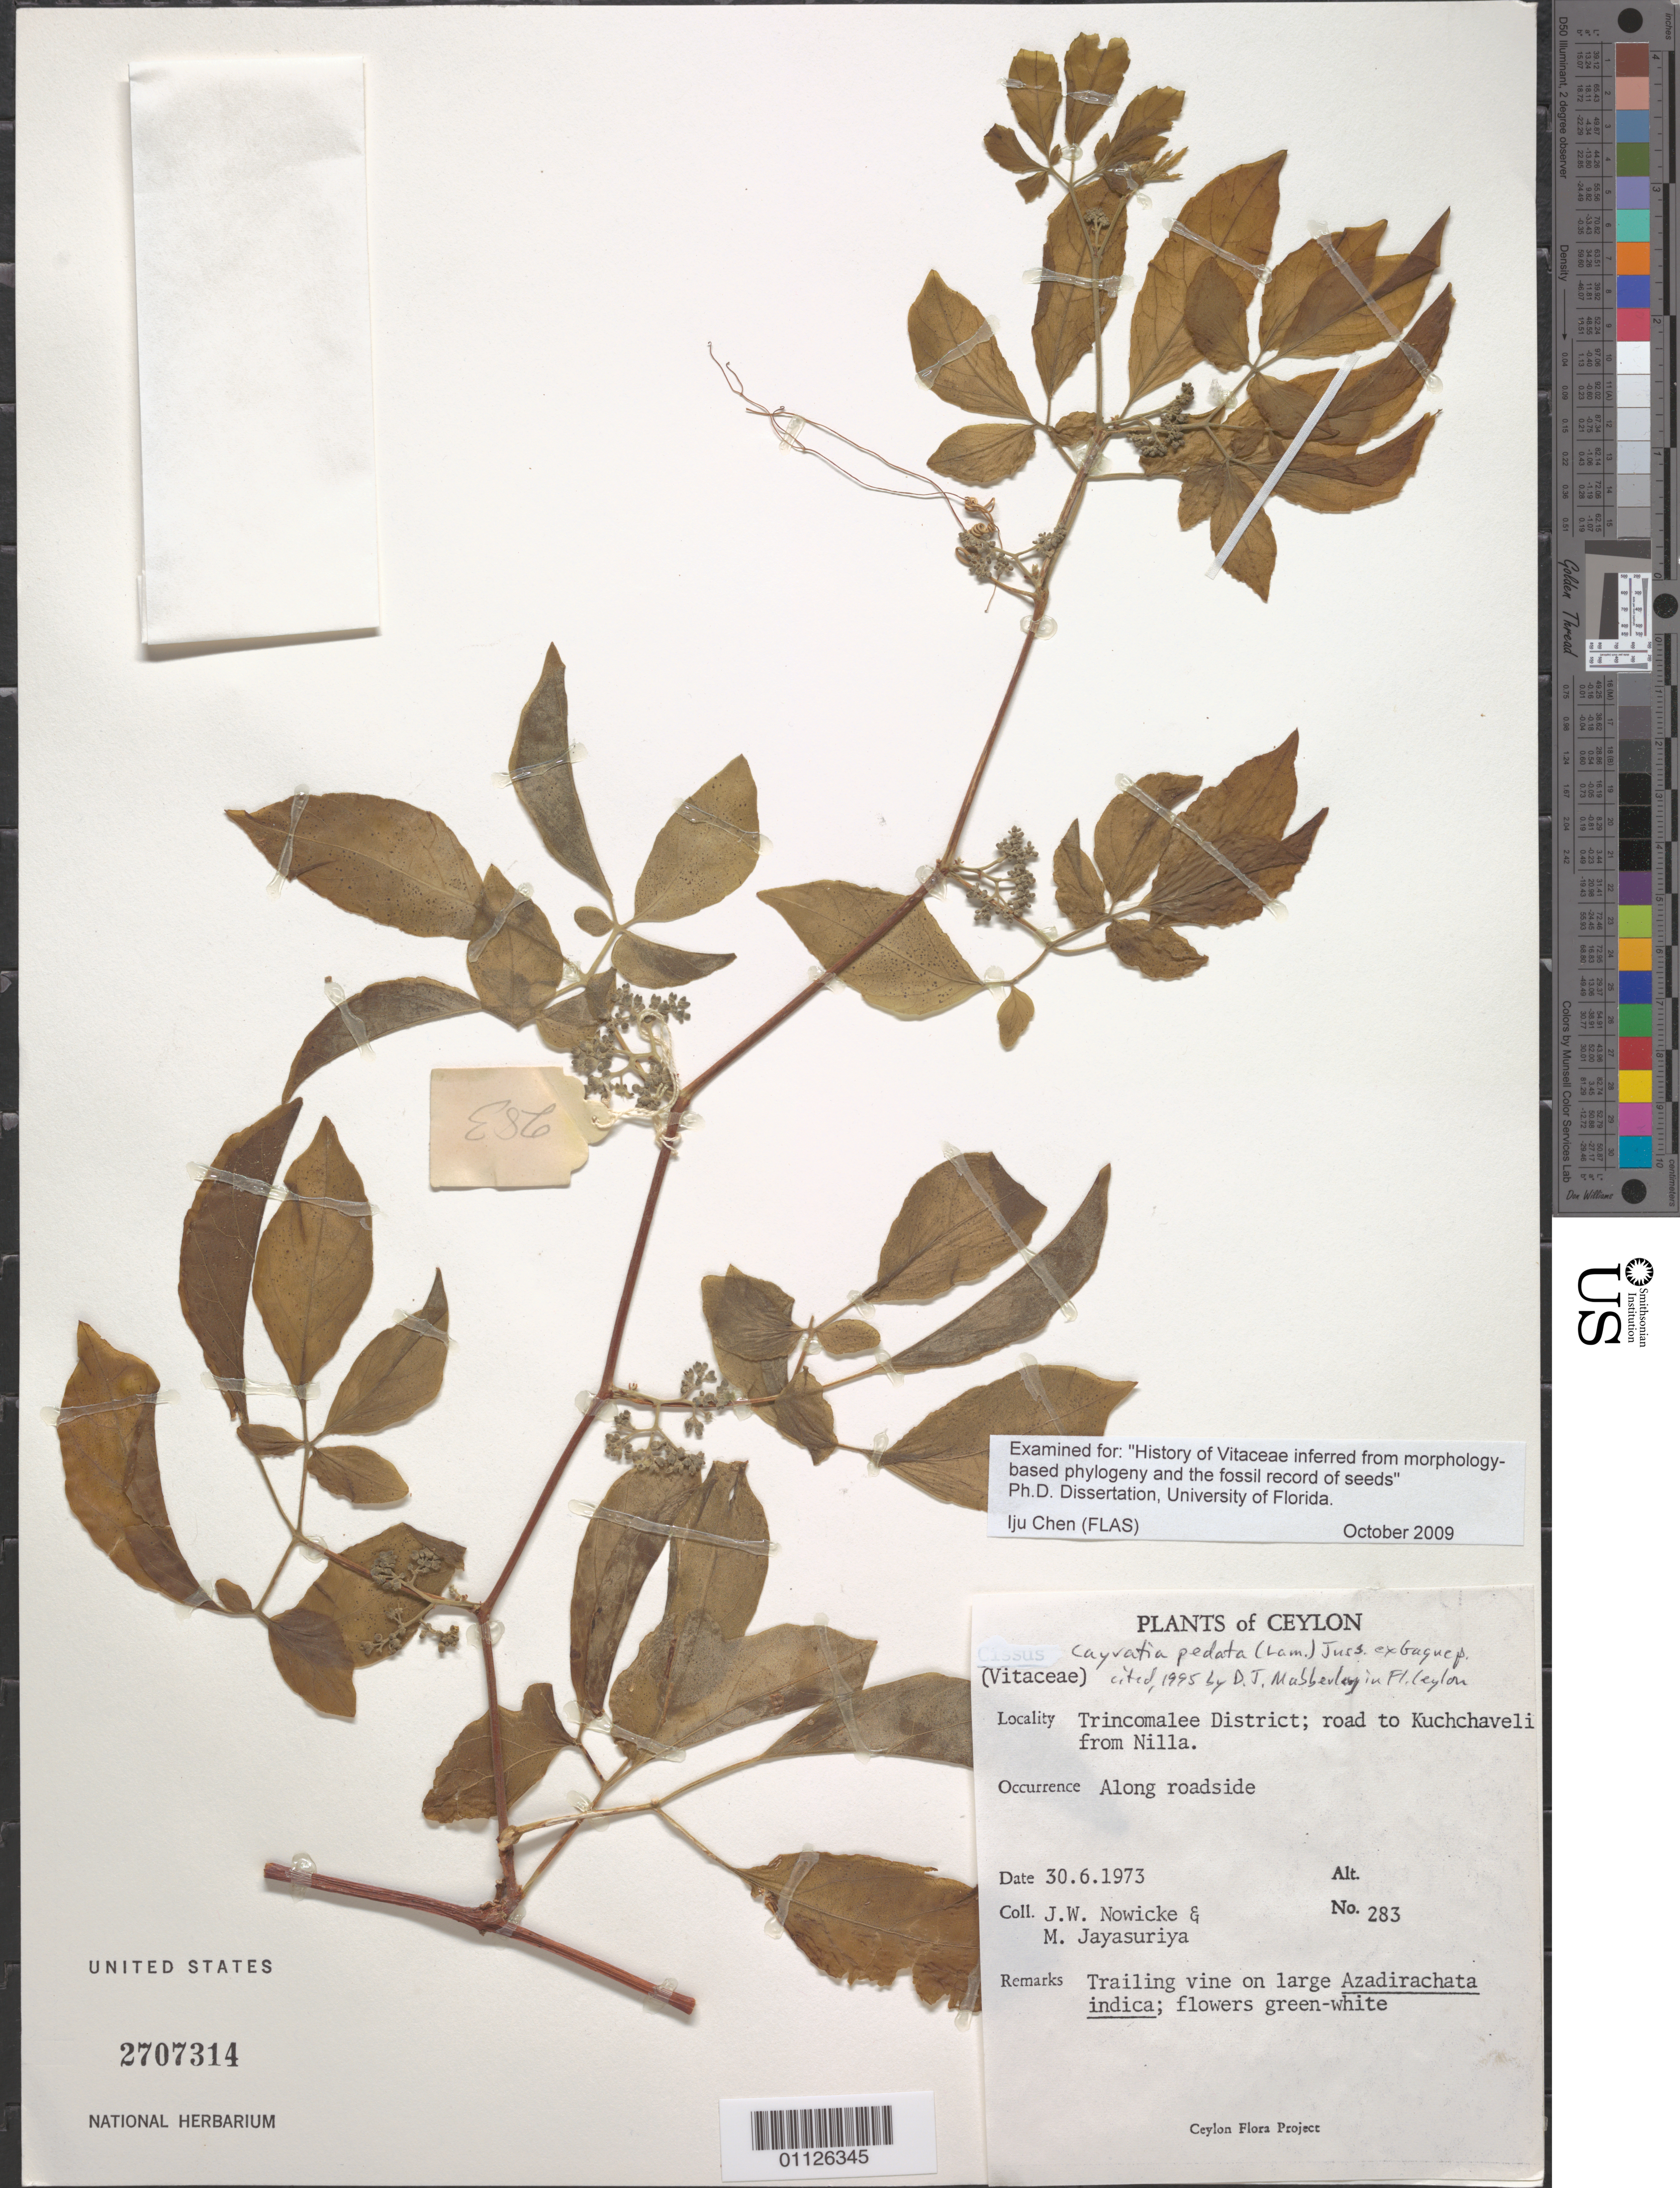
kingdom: Plantae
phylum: Tracheophyta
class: Magnoliopsida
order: Vitales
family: Vitaceae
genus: Cayratia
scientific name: Cayratia pedata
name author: (Lour.) Gagnep.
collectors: J. W. Nowicke & A. H. Jayasuriya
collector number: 283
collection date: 1973-06-30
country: Sri Lanka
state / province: Eastern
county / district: Trincomalee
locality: Rd to Kuchchaveli from Nilla.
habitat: Along roadside. Trailing vine.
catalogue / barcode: US 2707314